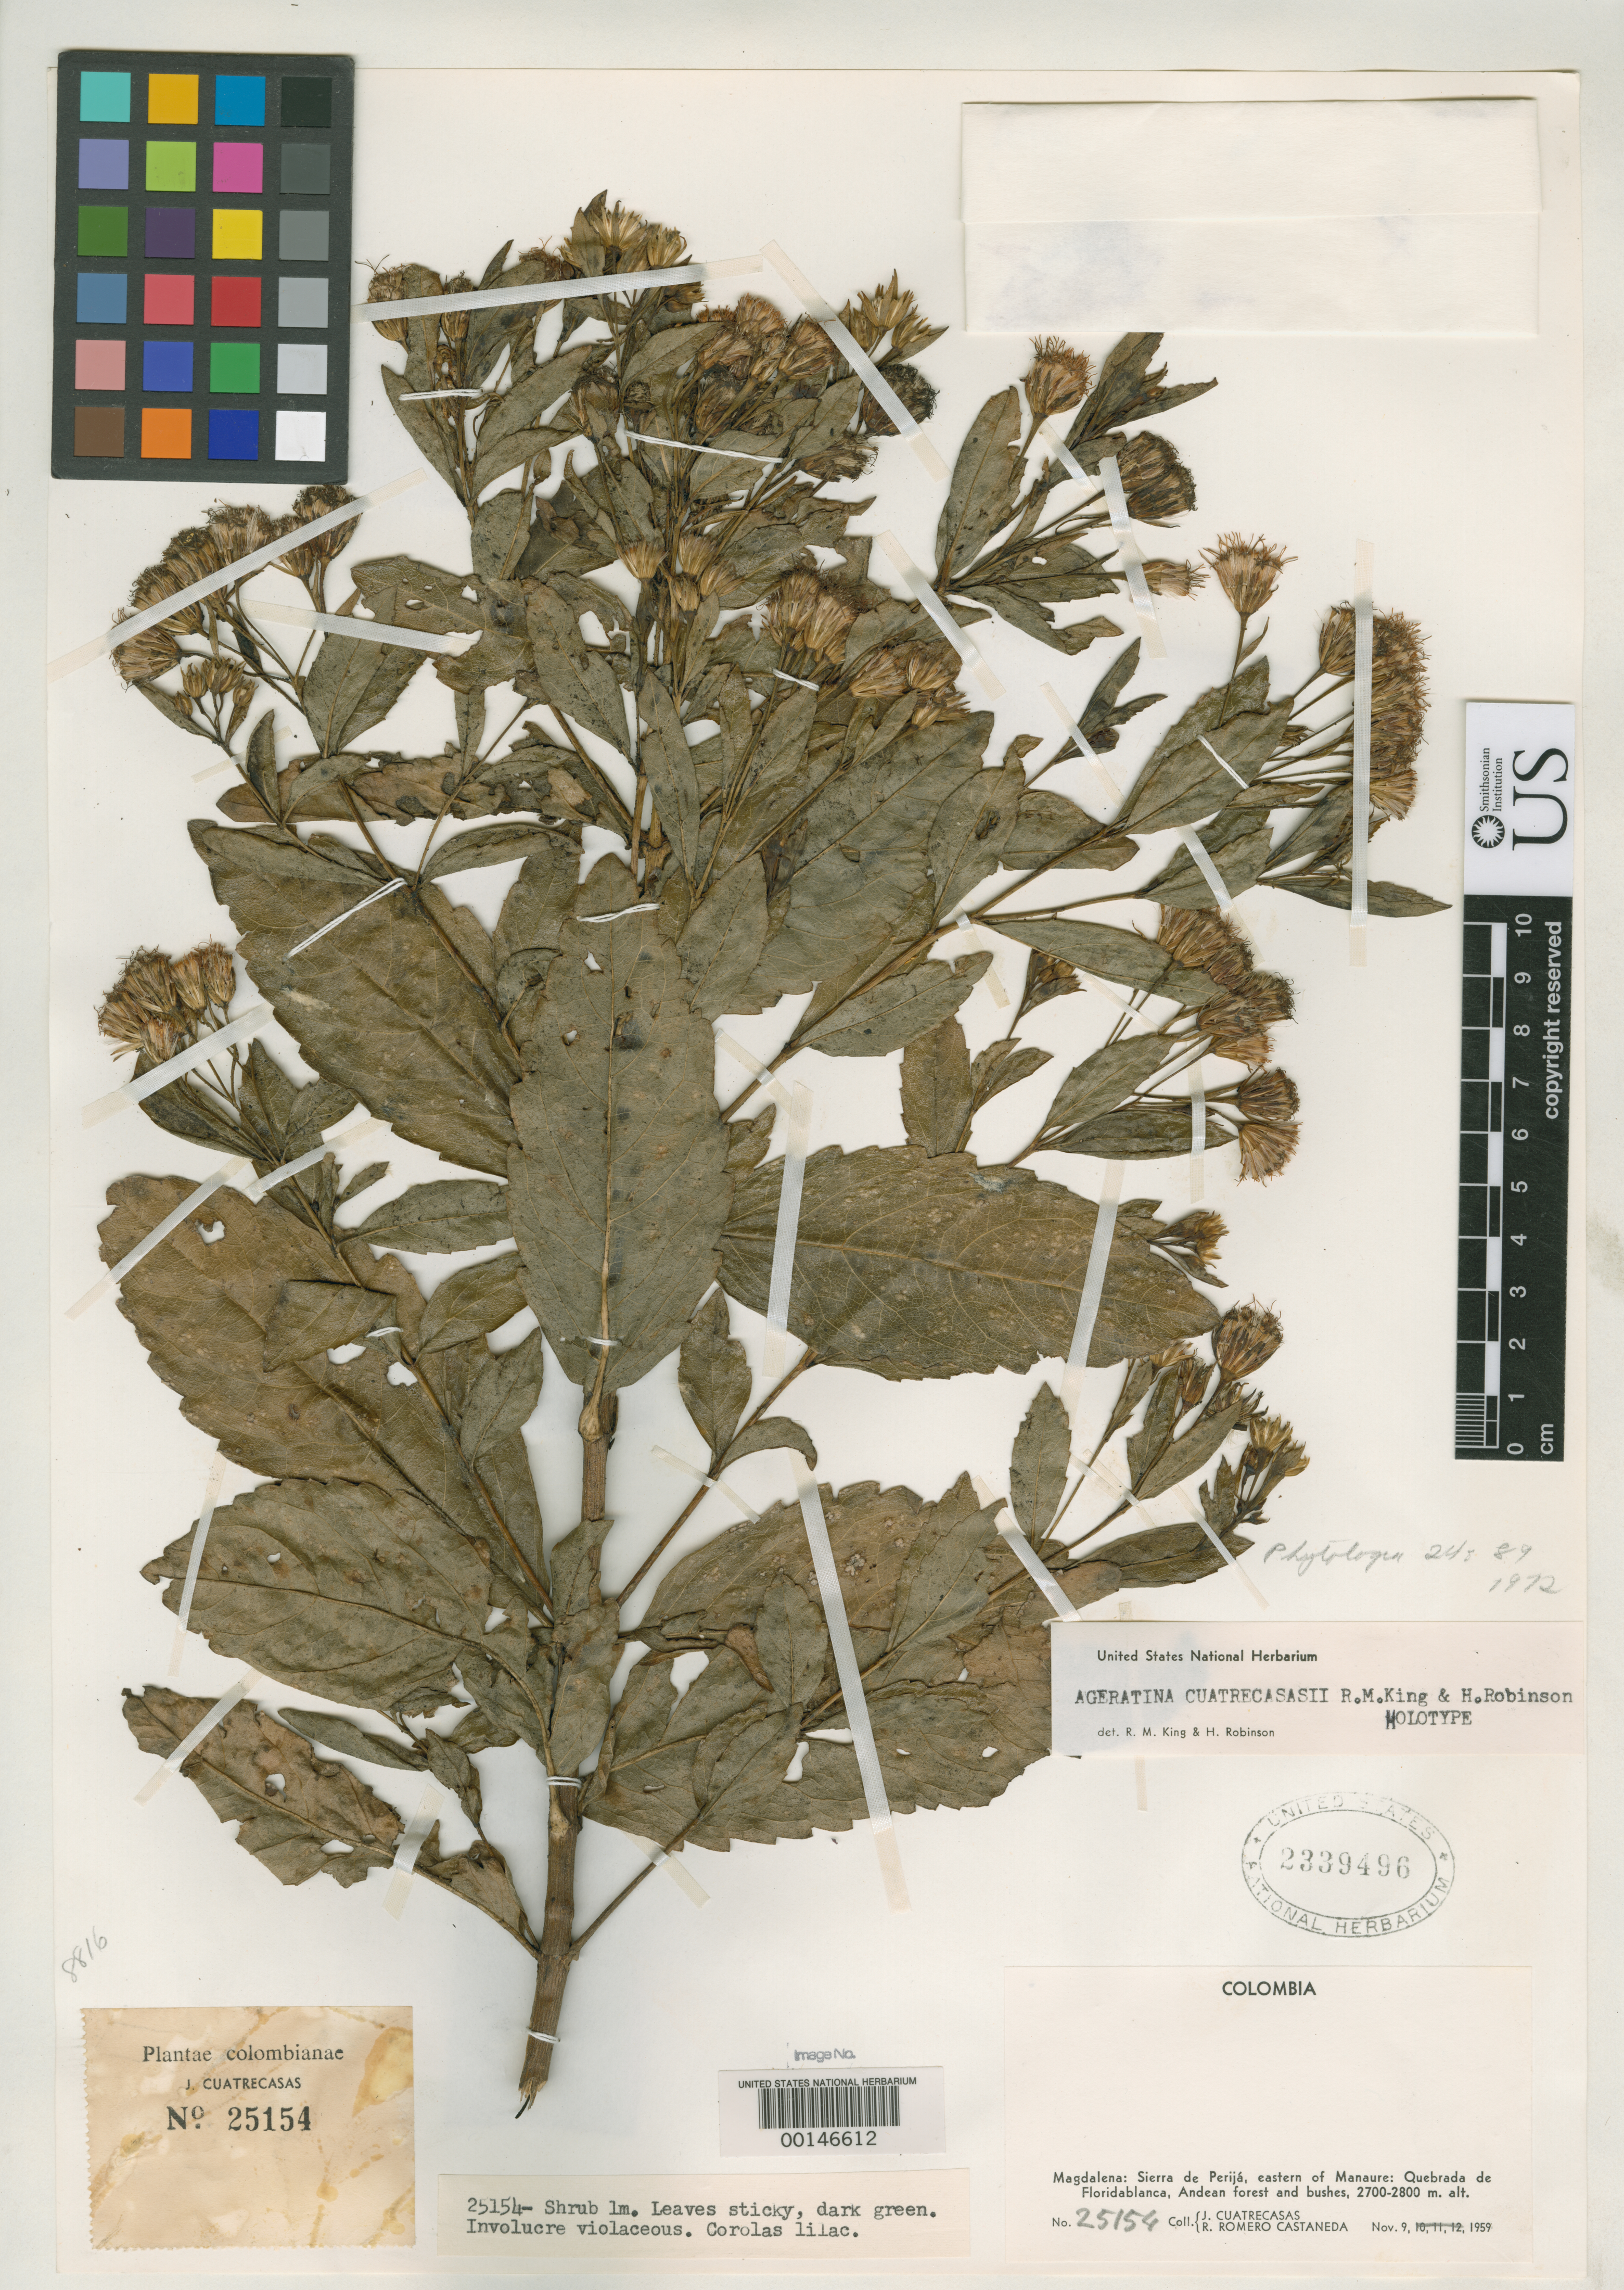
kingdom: Plantae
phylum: Tracheophyta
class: Magnoliopsida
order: Asterales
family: Asteraceae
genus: Ageratina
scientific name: Ageratina cuatrecasasii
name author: R.M. King & H. Rob.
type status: Holotype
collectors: J. Cuatrecasas & R. Romero Castañeda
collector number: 25154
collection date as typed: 09 Nov 1959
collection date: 1959-11-09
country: Colombia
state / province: Magdalena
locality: Sierra de Perija, Manauro, Quebrada de Floridablanca.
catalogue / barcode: US 2339496